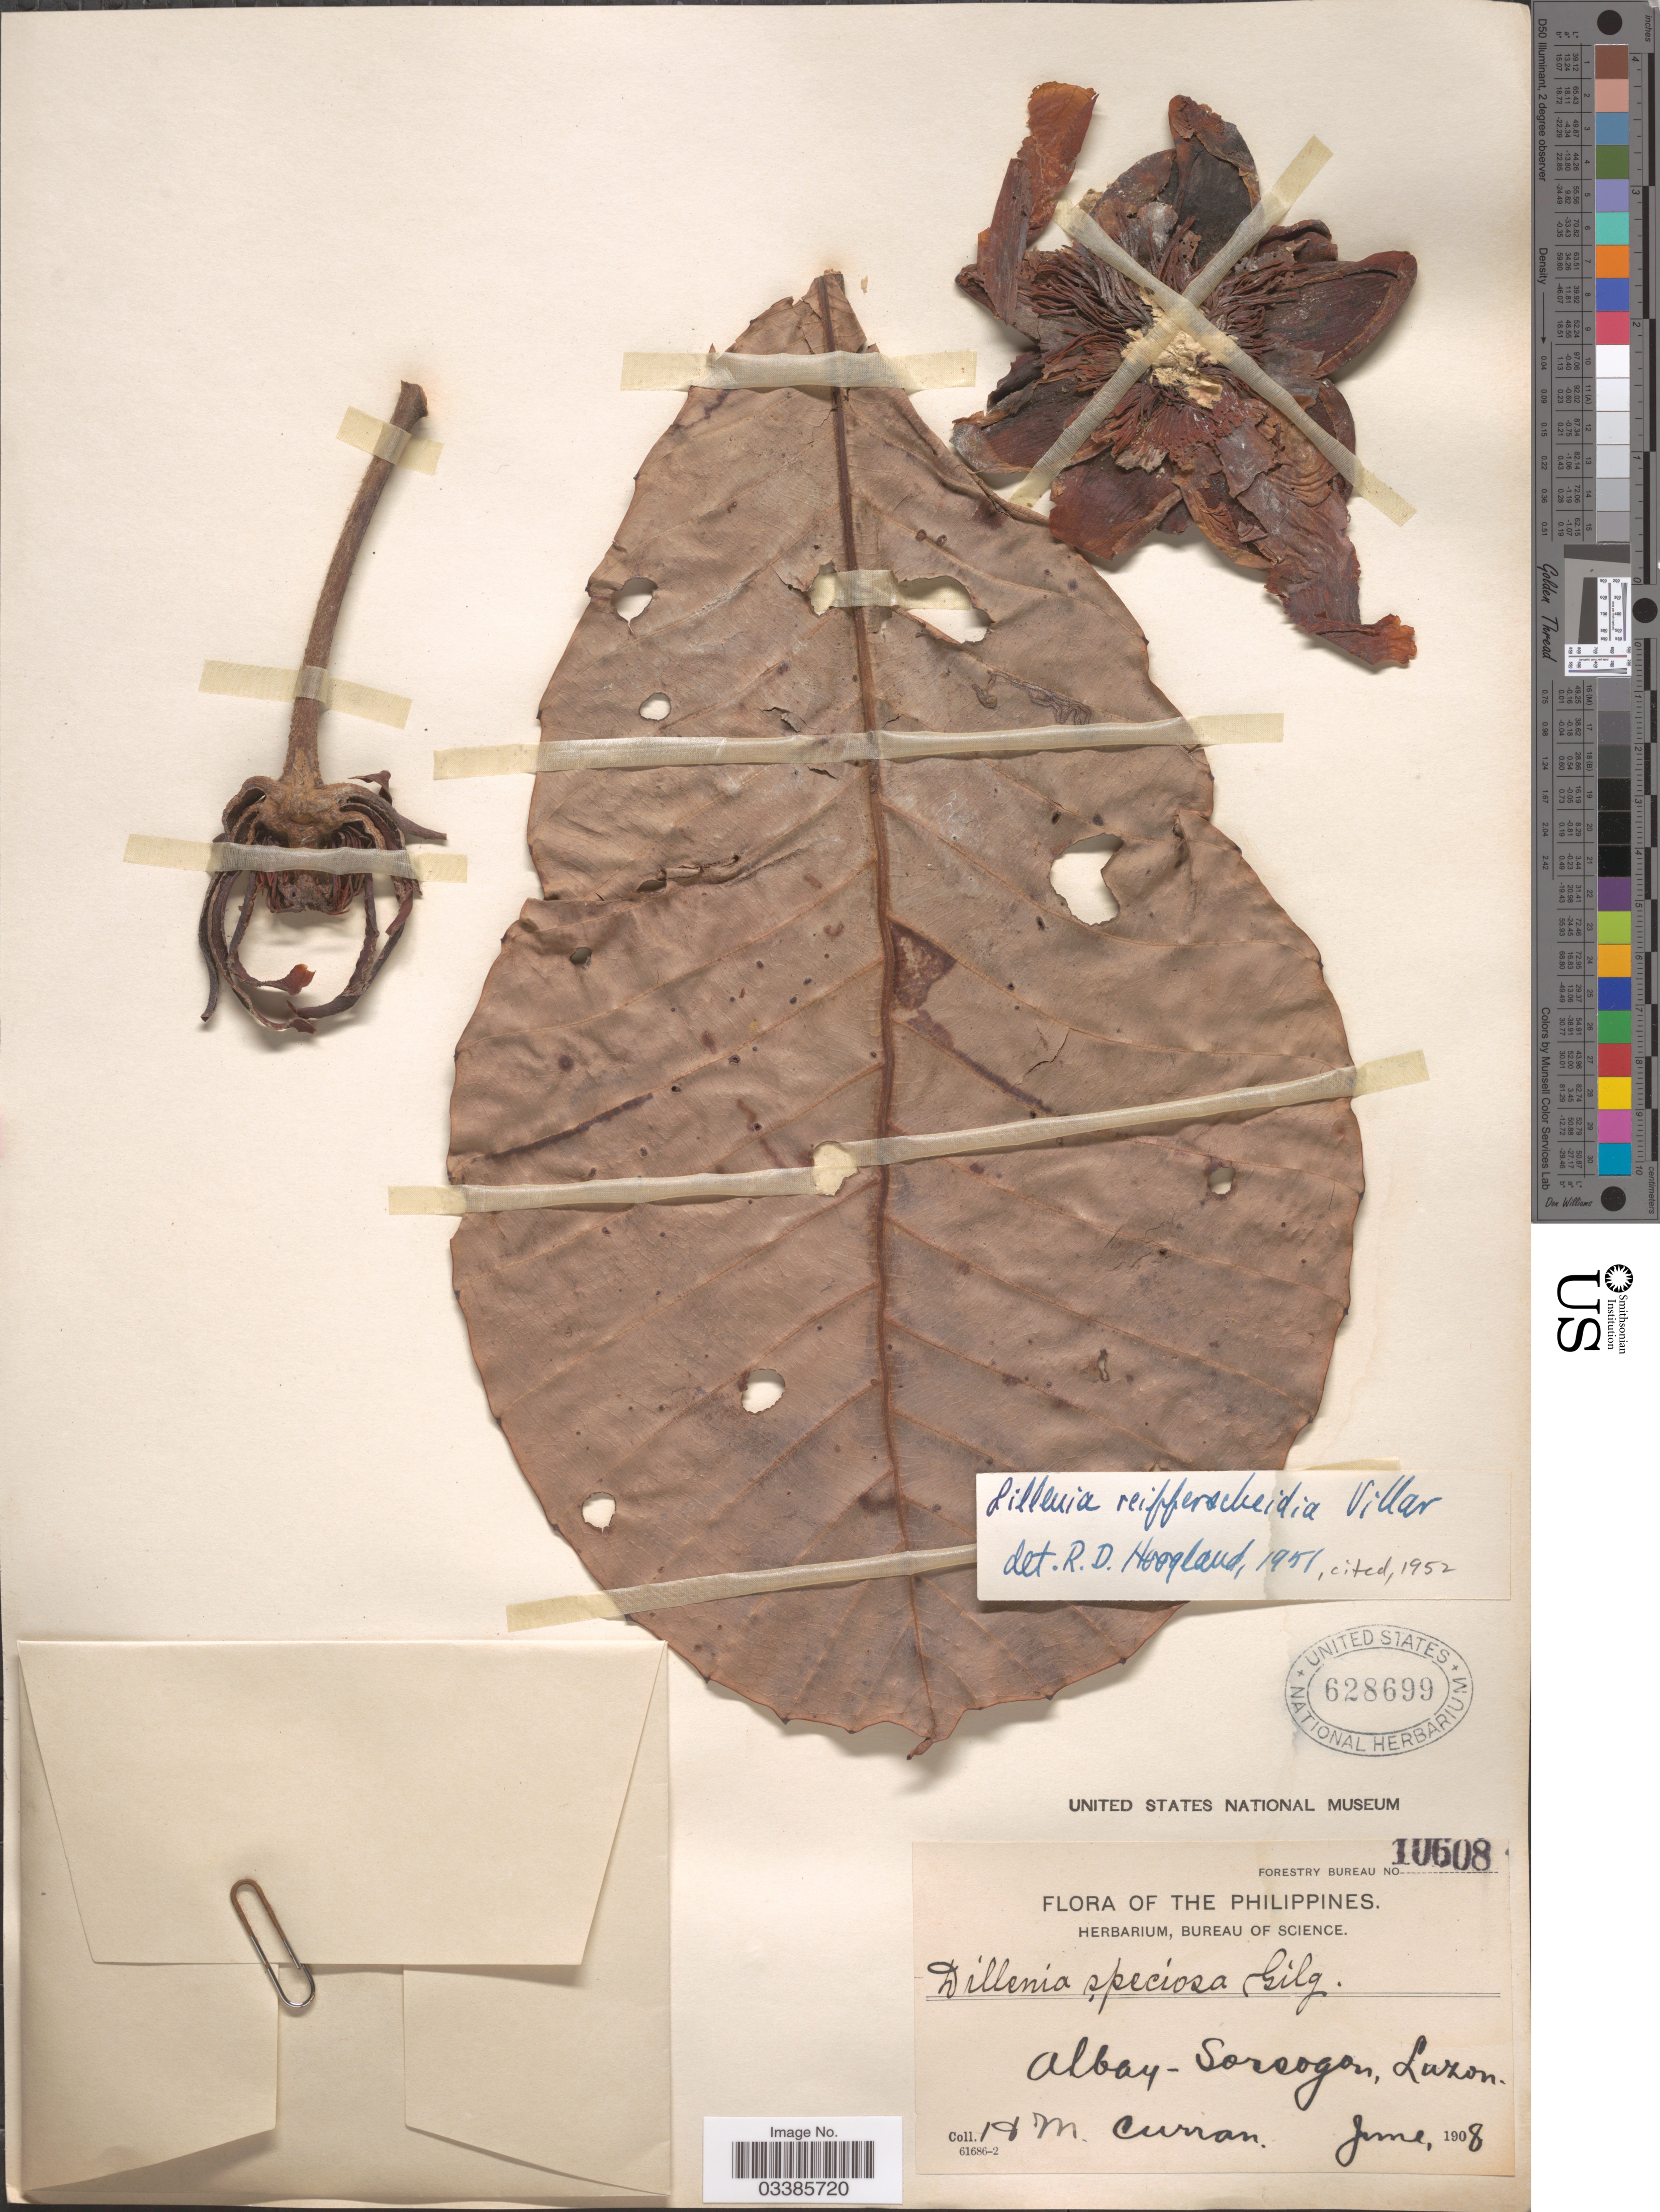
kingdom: Plantae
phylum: Tracheophyta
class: Magnoliopsida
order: Dilleniales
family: Dilleniaceae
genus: Dillenia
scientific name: Dillenia reifferscheidia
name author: Fern.-Vill.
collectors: H. M. Curran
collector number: Forestry Bureau 10608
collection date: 1908-06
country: Philippines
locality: Albay-Sorsogon, Luzon.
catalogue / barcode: US 628699